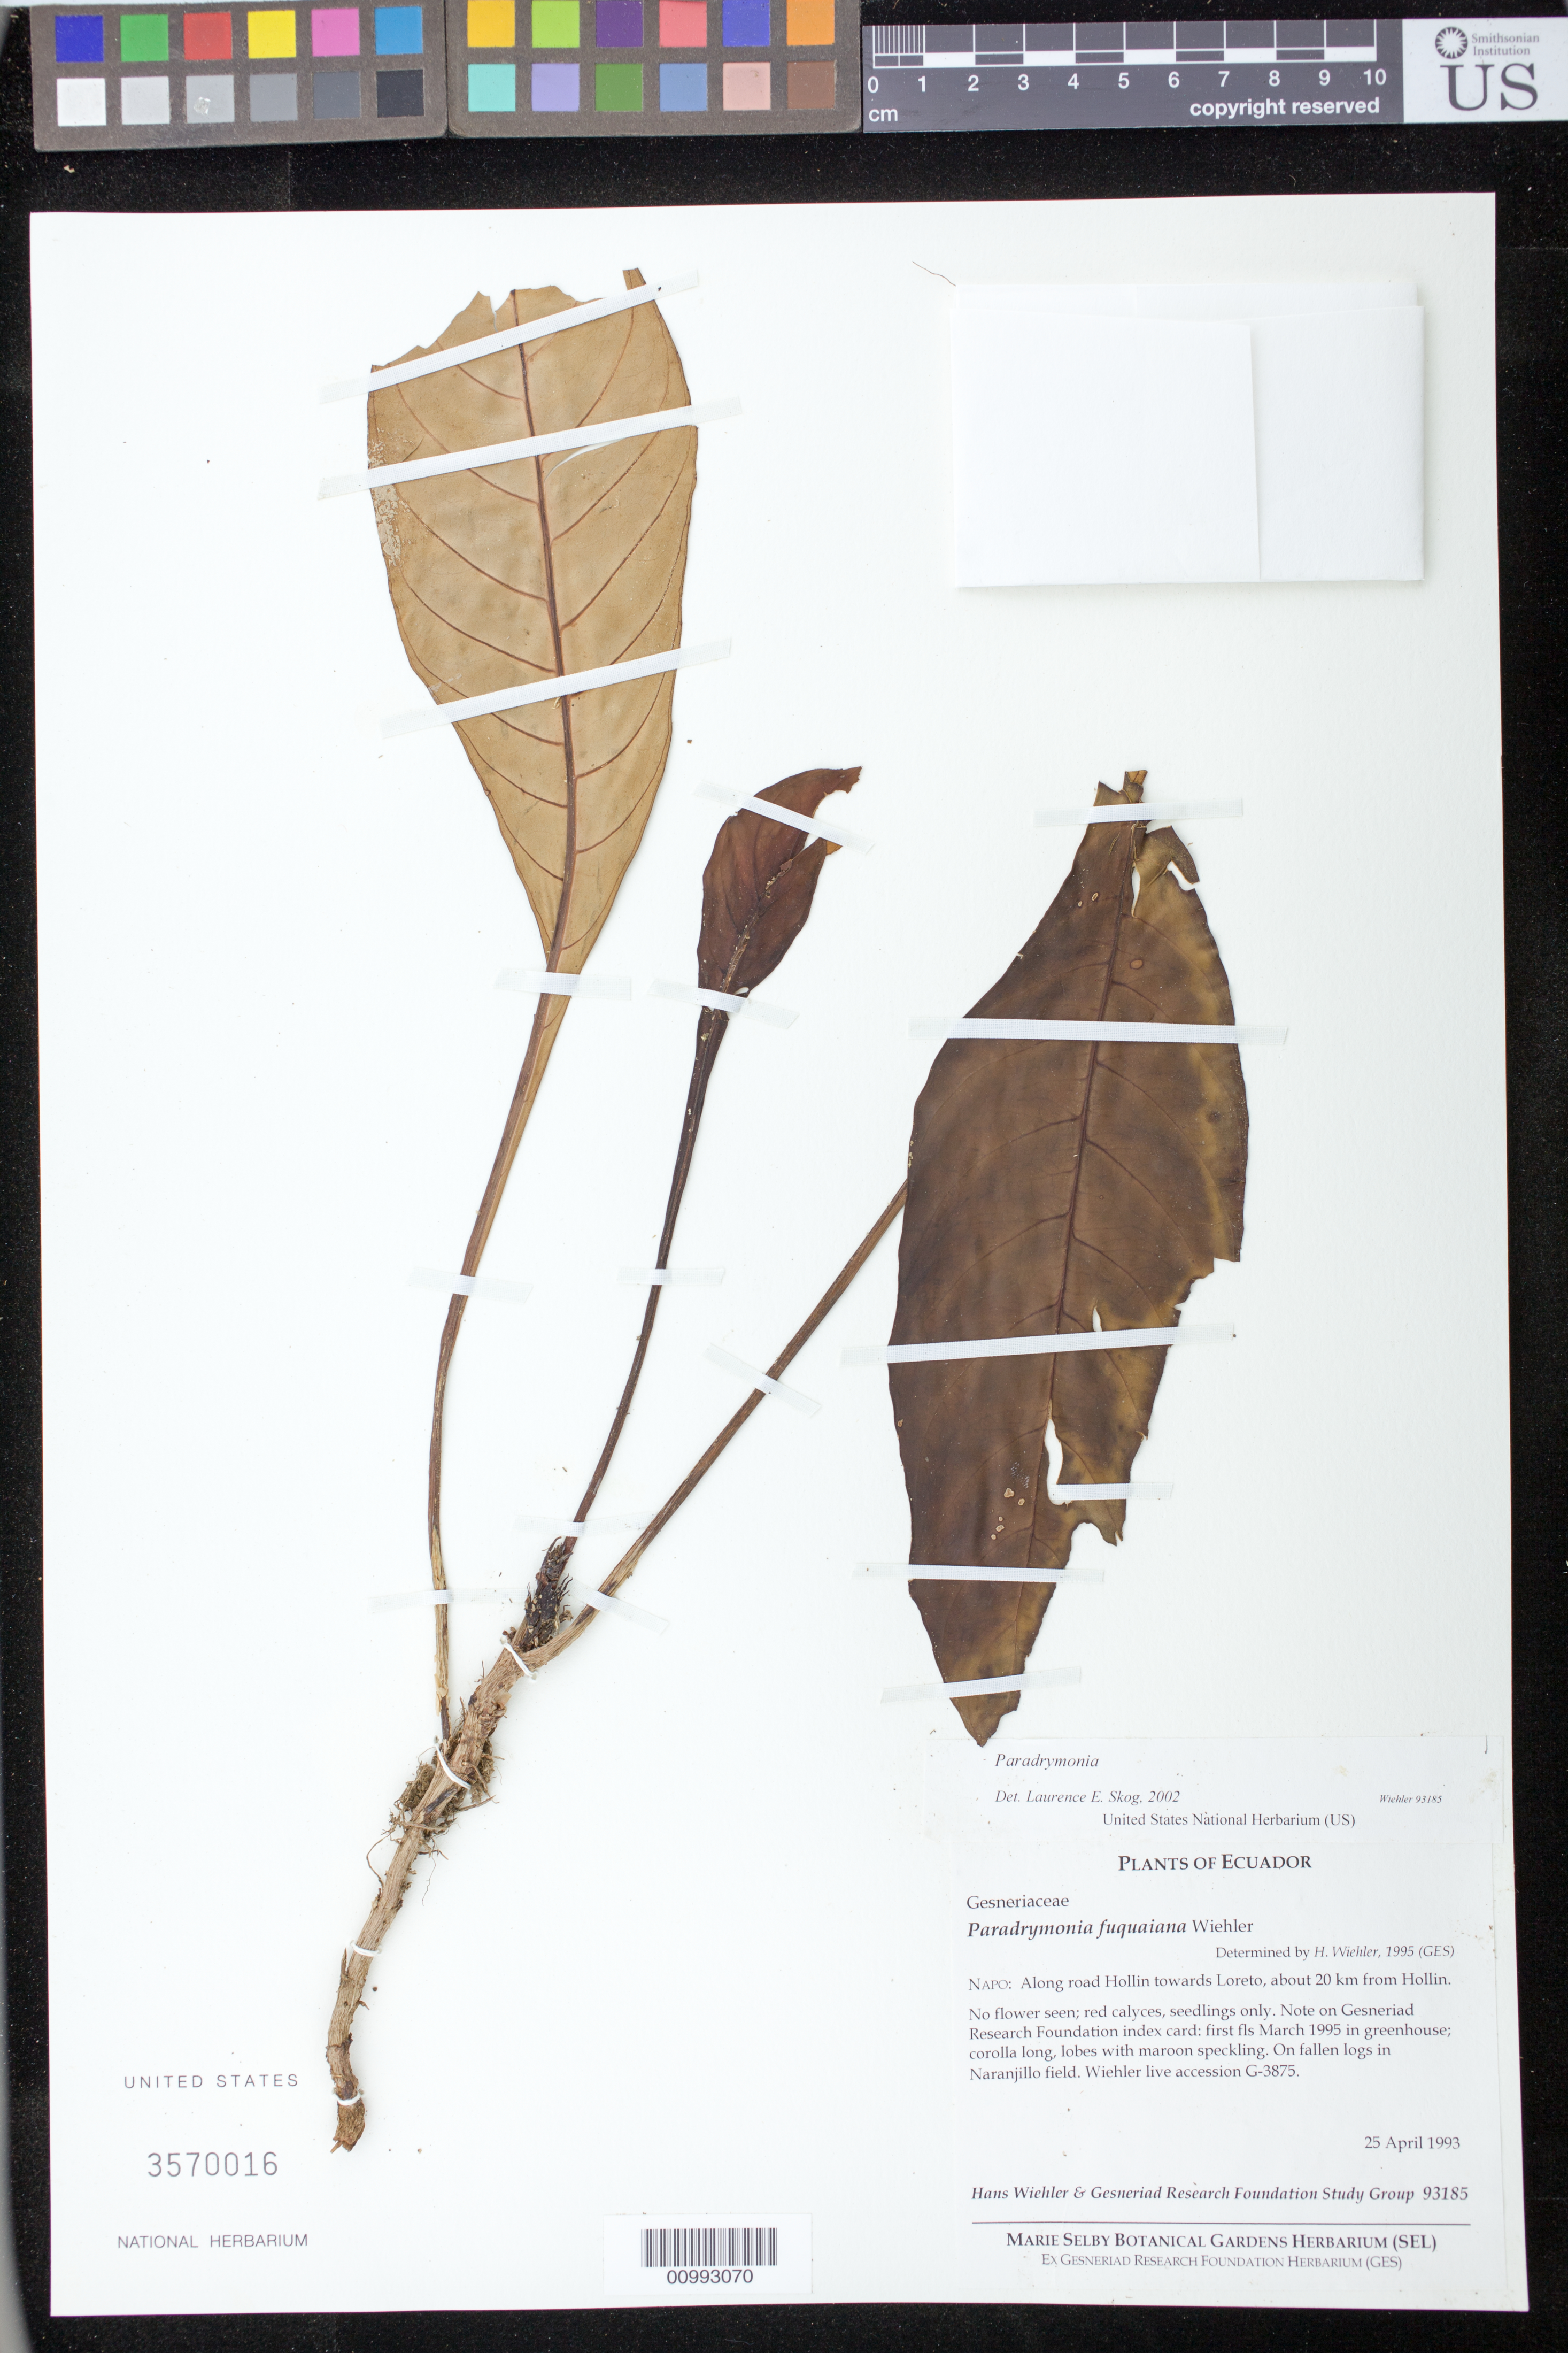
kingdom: Plantae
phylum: Tracheophyta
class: Magnoliopsida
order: Lamiales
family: Gesneriaceae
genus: Paradrymonia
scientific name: Paradrymonia sp.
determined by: Skog, Laurence E.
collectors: H. J. Wiehler & Gesneriad Research Foundation Study Group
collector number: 93185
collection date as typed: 25 Apr 1993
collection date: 1993-04-25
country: Ecuador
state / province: Napo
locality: Napo: Along road Hollin towards Loreto, about 20 km from Hollin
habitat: On fallen logs in Naranjillo field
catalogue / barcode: US 3570016